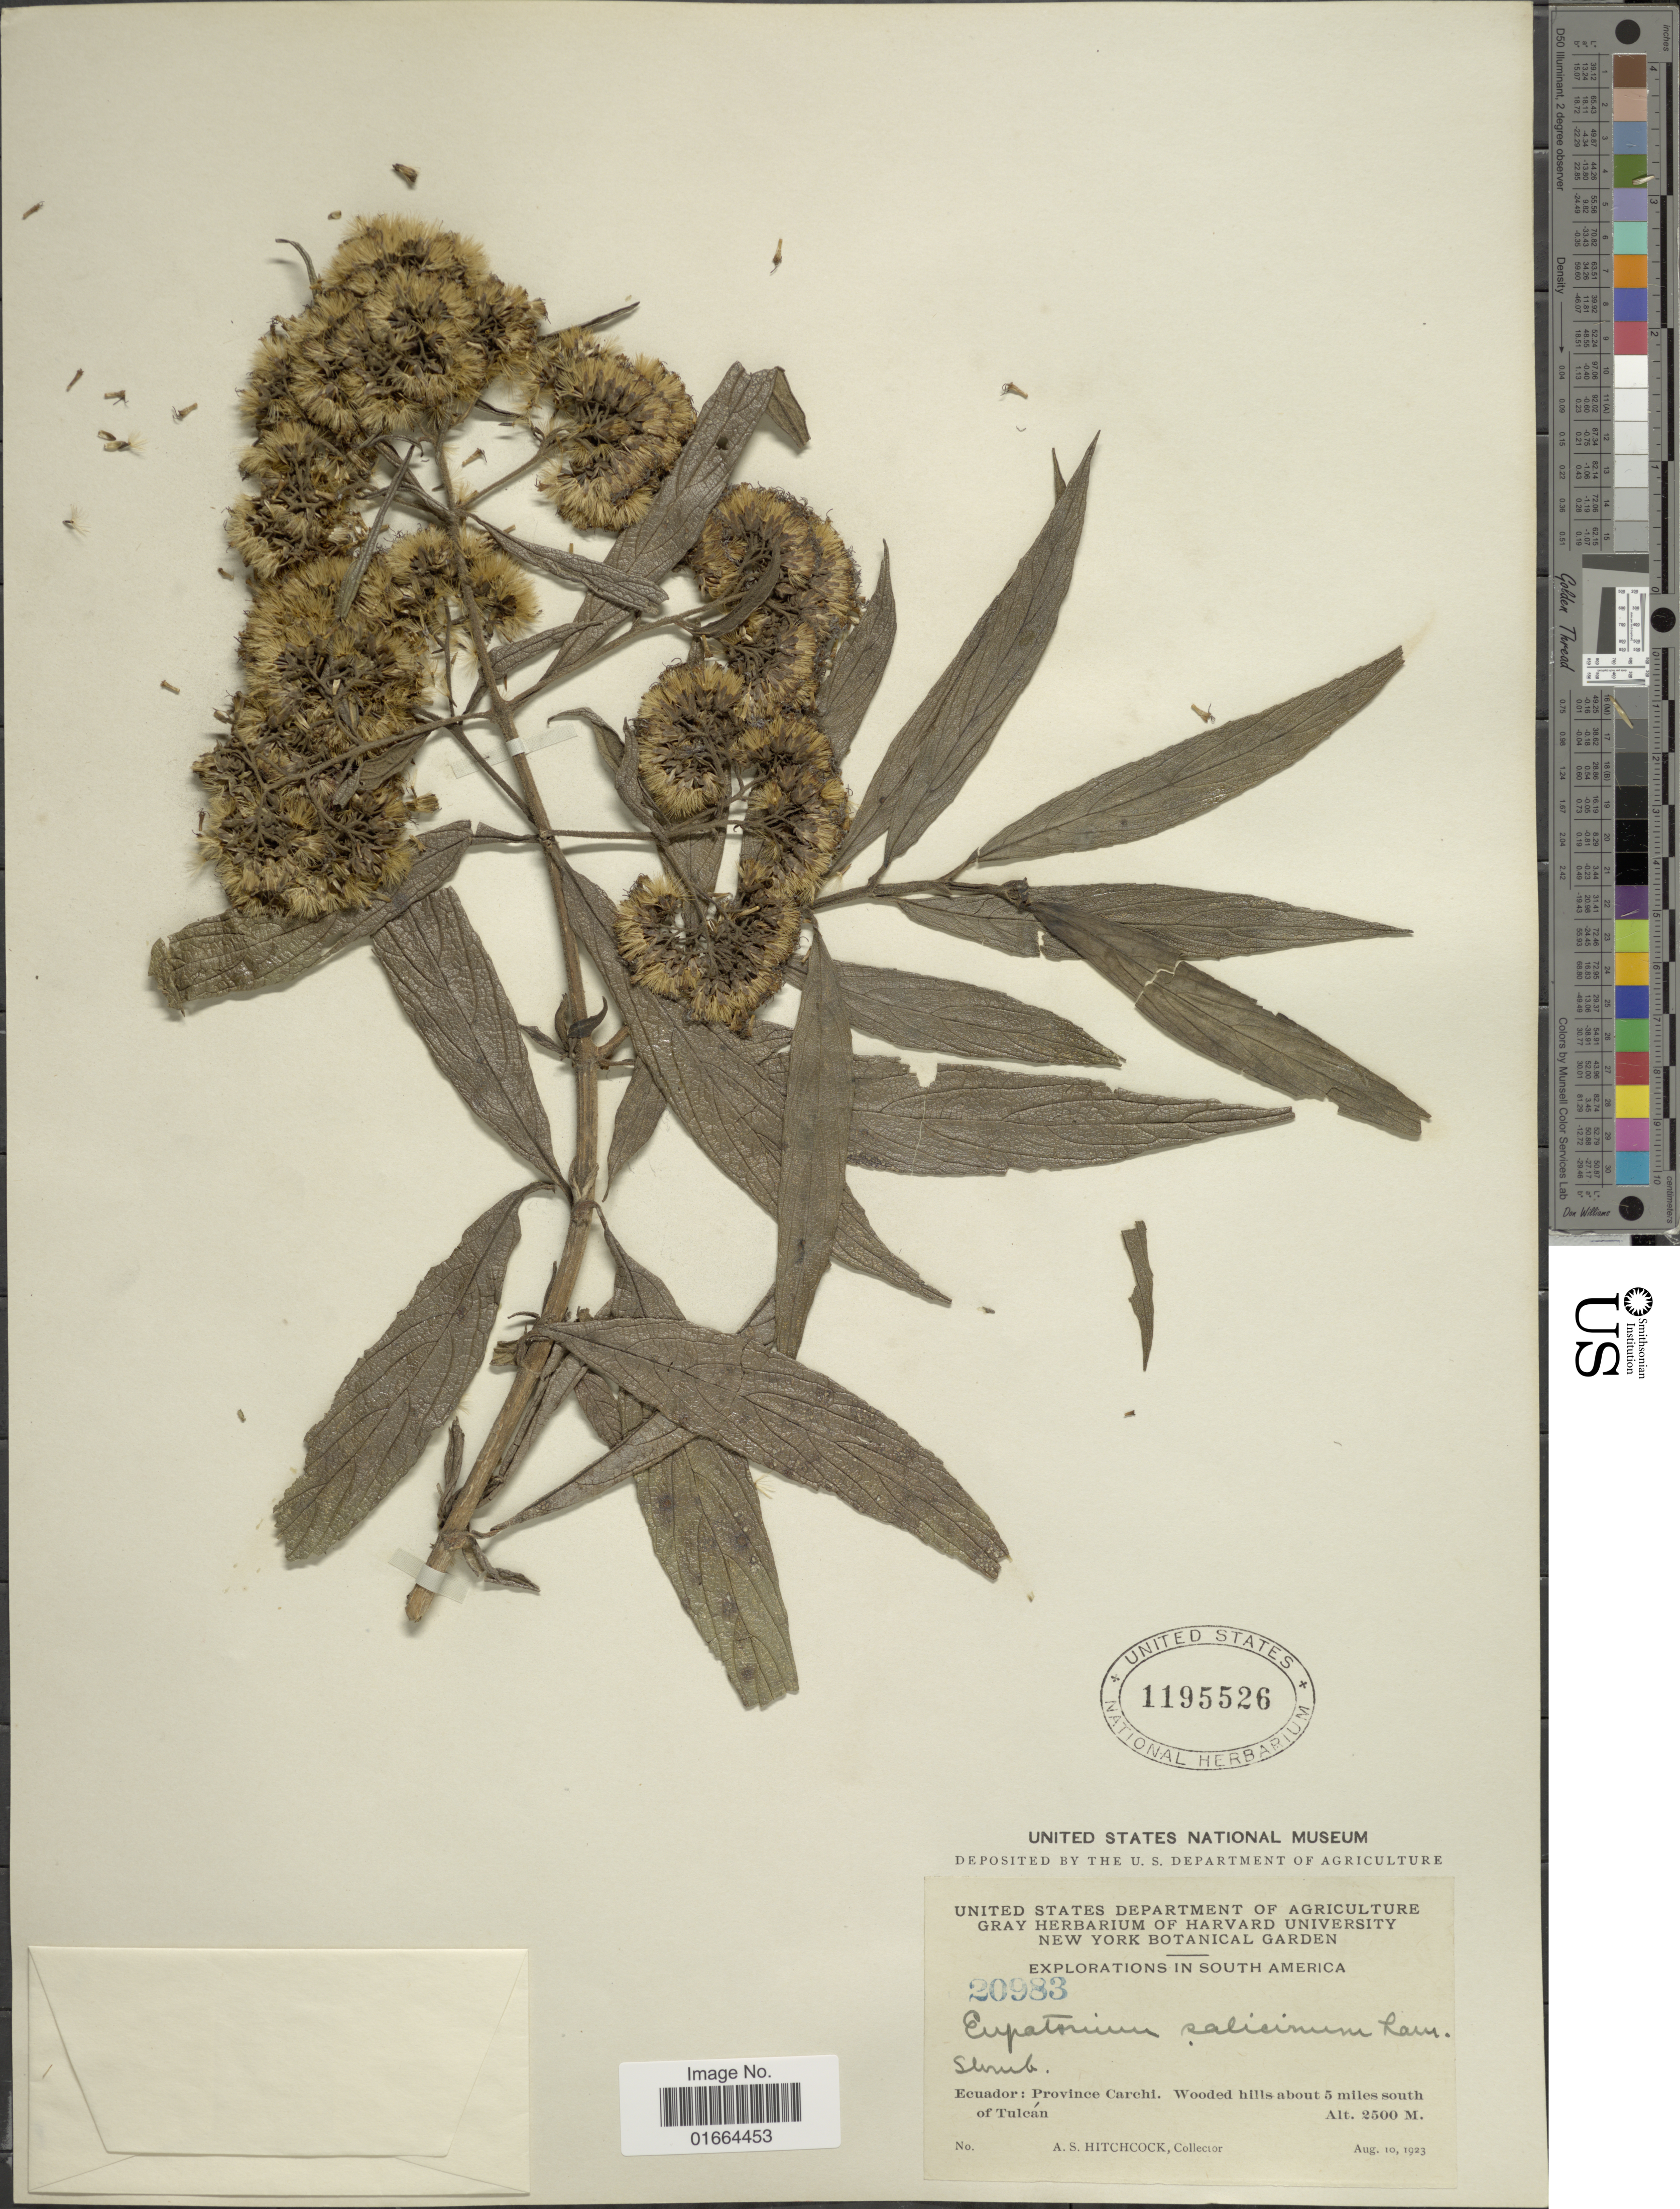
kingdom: Plantae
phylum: Tracheophyta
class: Magnoliopsida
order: Asterales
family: Asteraceae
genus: Badilloa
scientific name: Badilloa salicina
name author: (Lam.) R.M. King & H. Rob.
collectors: A. S. Hitchcock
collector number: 20983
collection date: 1923-08-10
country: Ecuador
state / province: Carchi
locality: Ecuador: Province Carchi, Wooded hills about 5 miles south of Tulcan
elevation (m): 2500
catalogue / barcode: US 1195526